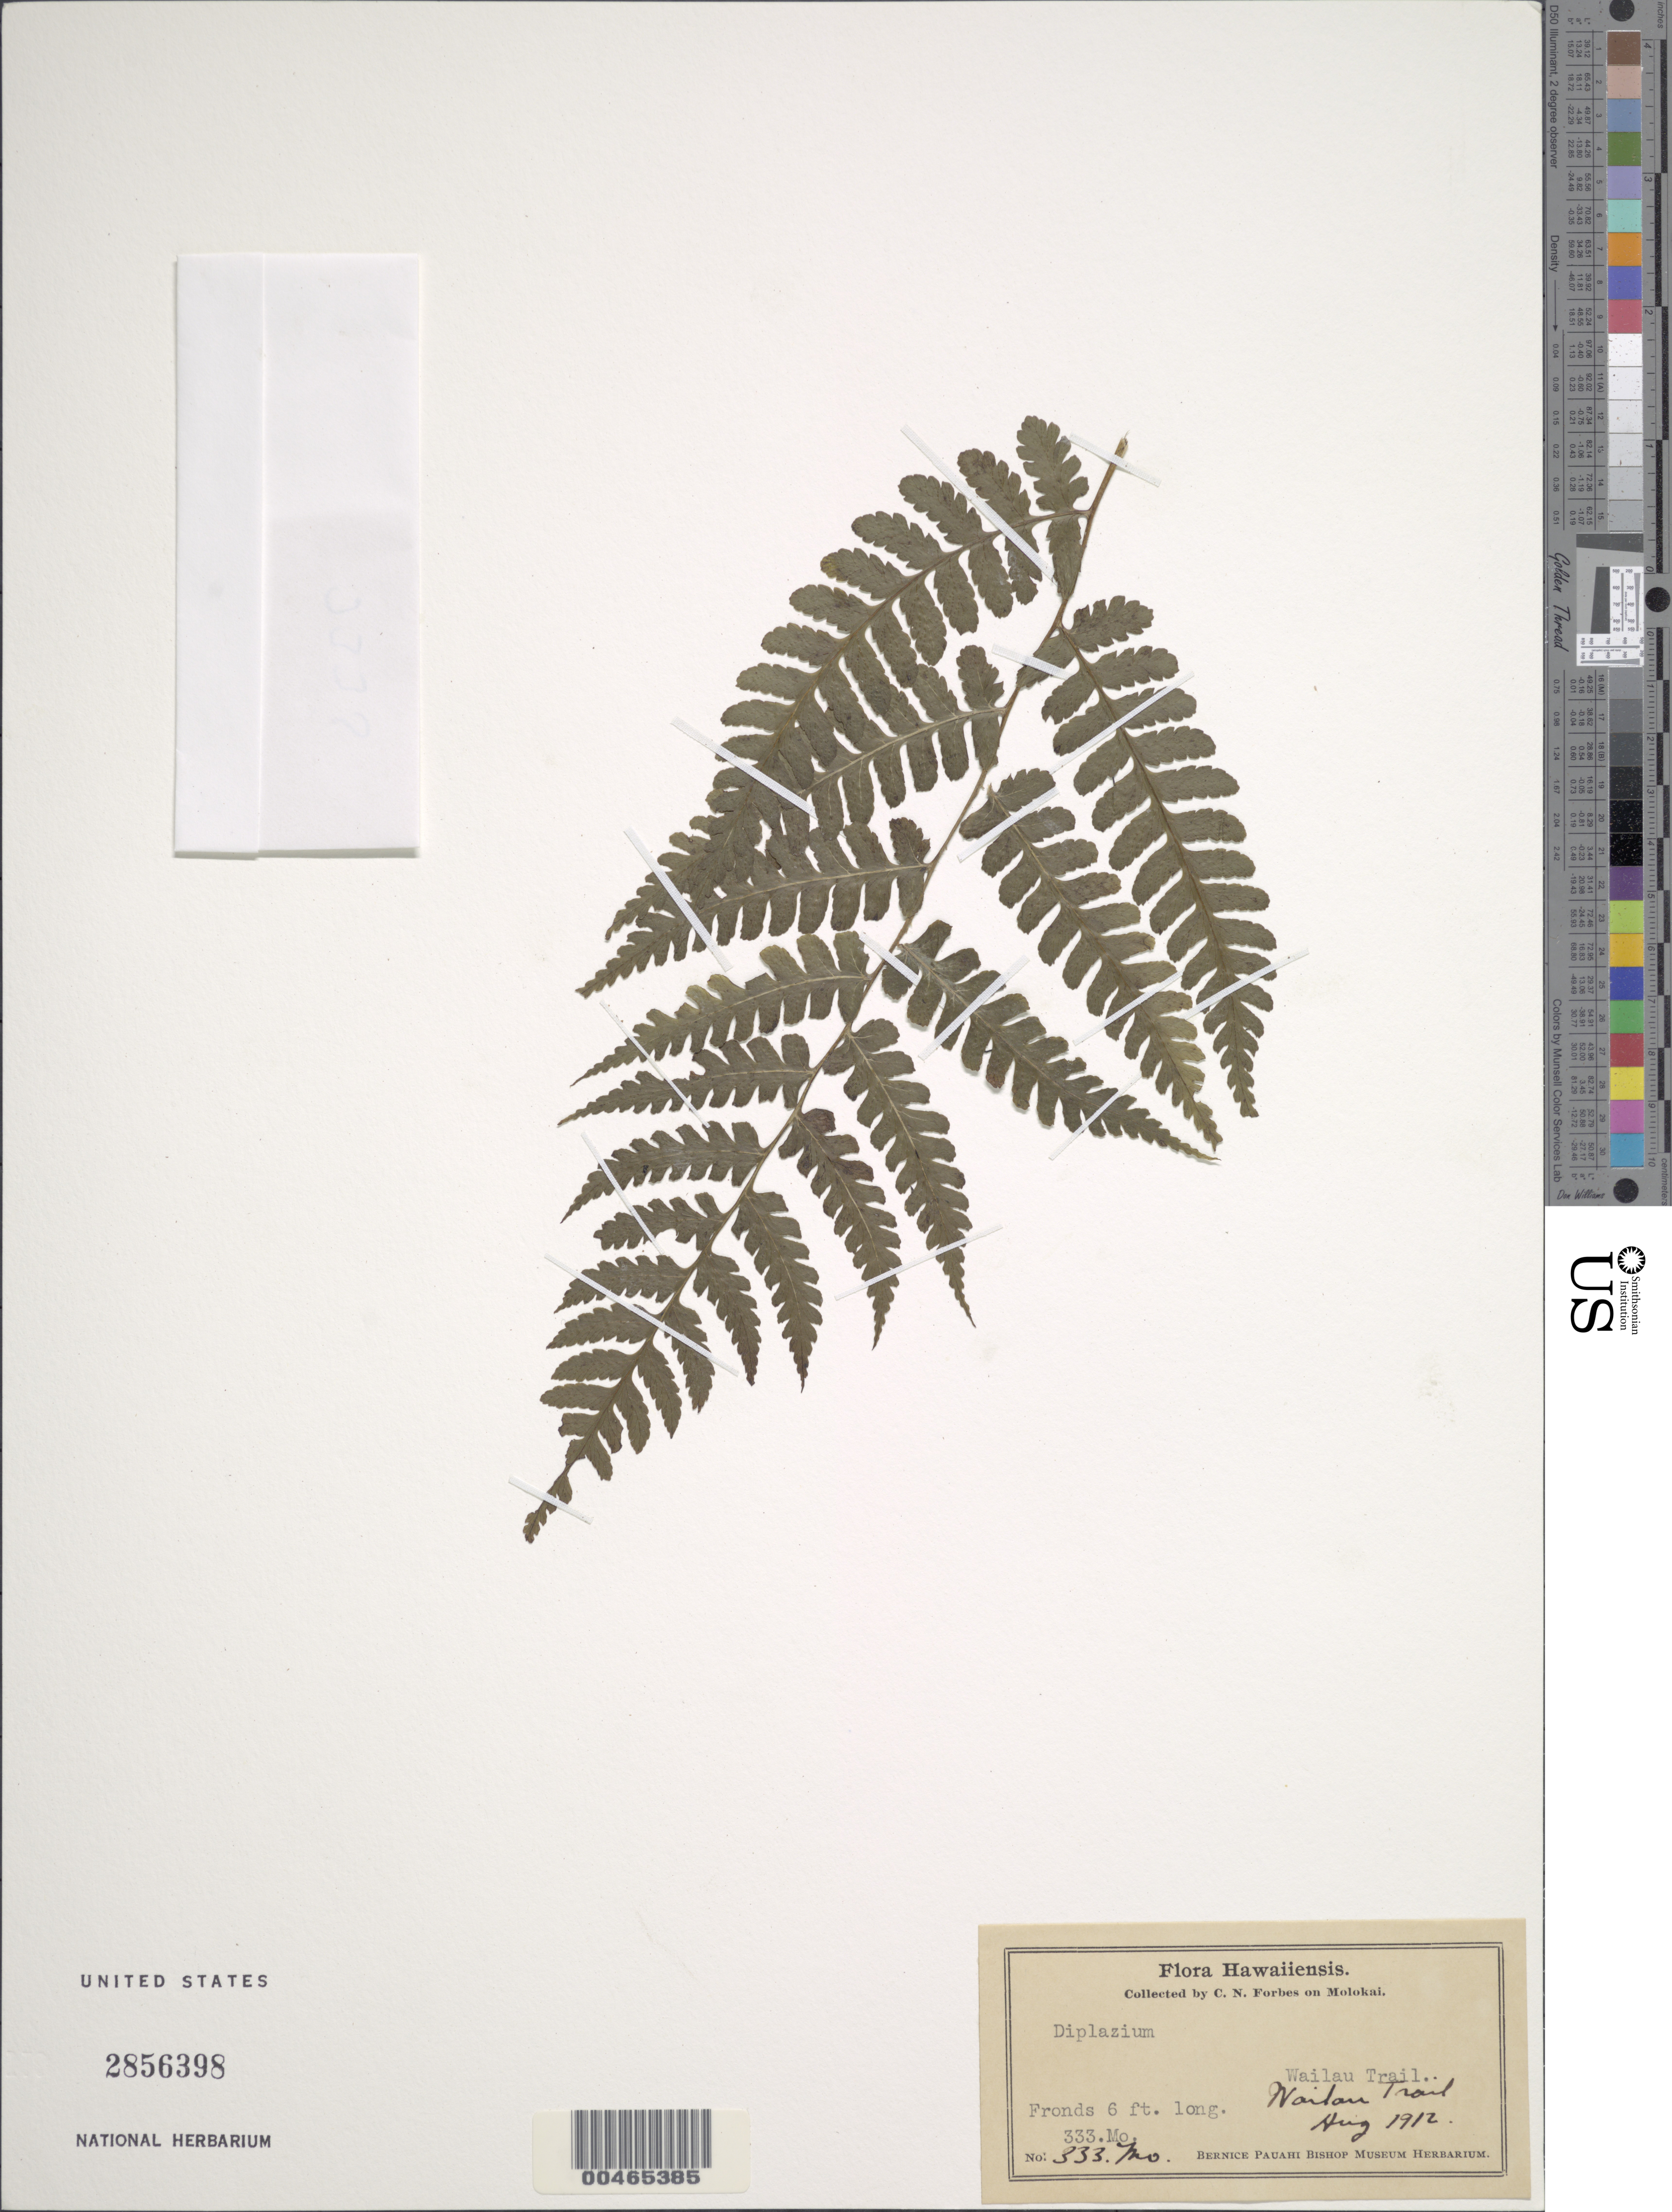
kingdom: Plantae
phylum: Tracheophyta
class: Polypodiopsida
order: Polypodiales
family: Athyriaceae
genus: Diplazium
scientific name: Diplazium sp.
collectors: C. N. Forbes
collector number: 333.Mo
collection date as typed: Aug 1912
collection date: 1912-08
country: United States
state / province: Hawaii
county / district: Maui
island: Moloka'i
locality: Wailau Trail, Molokai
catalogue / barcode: US 2856398